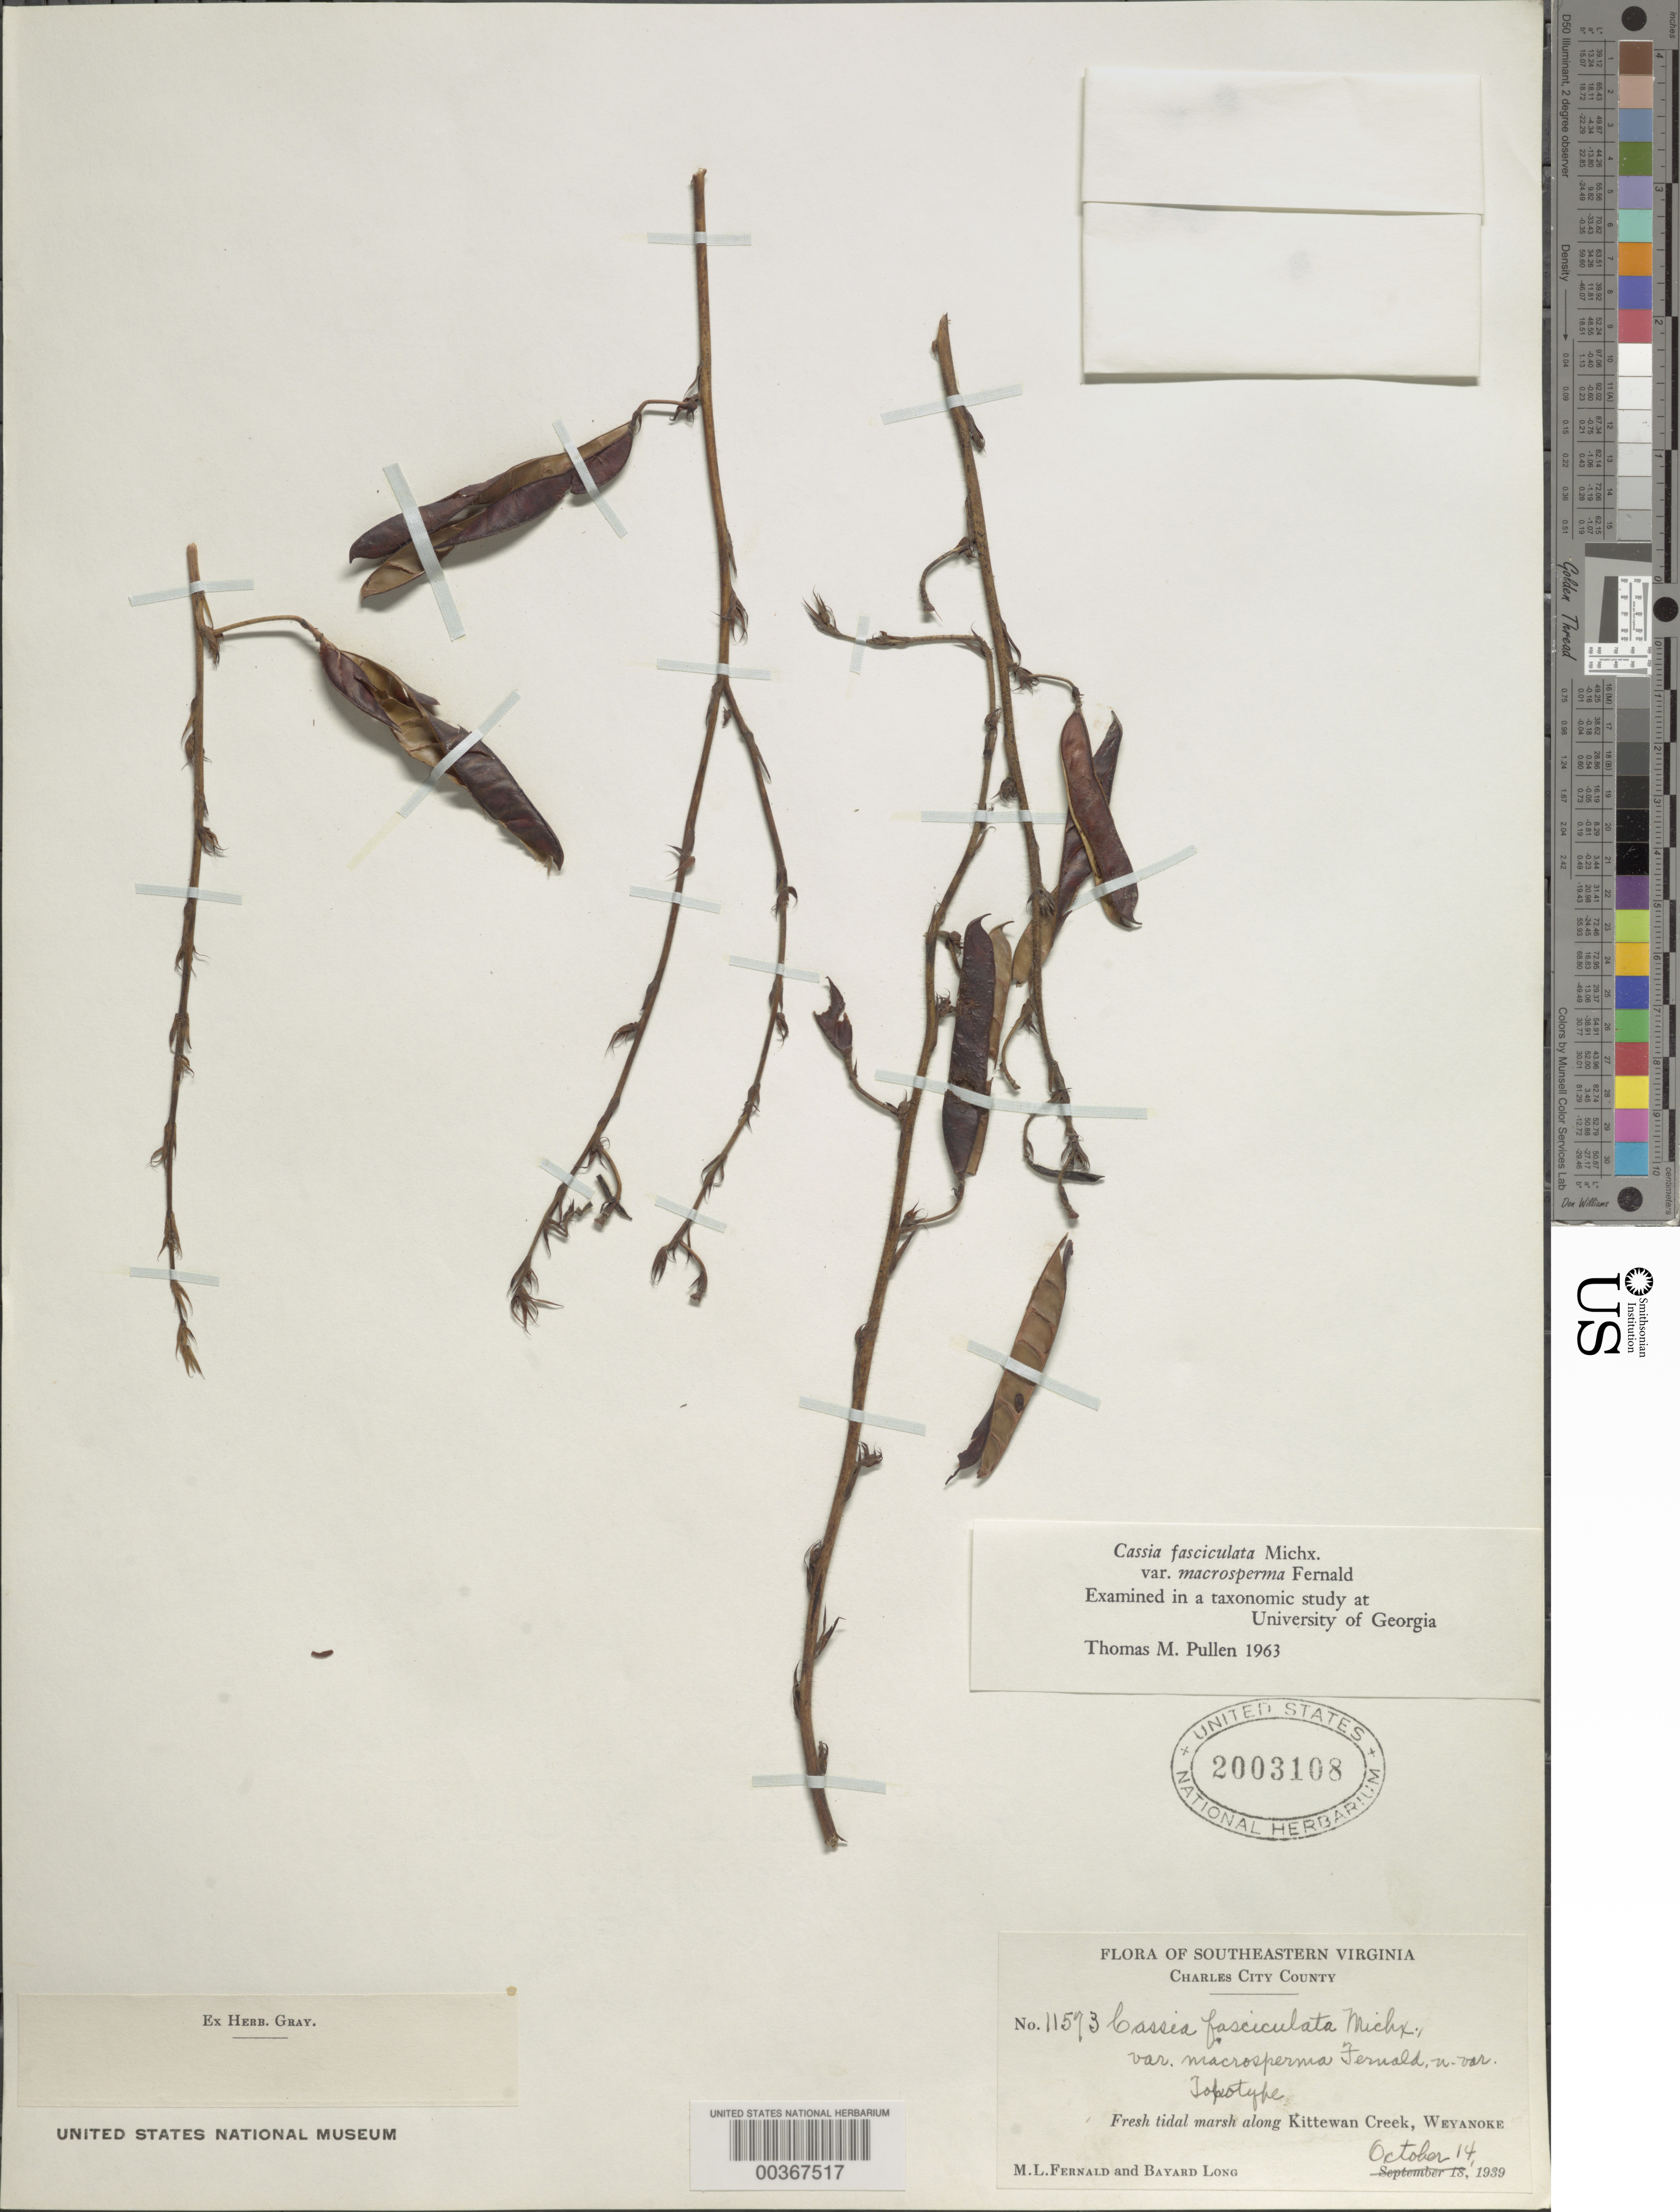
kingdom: Plantae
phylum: Tracheophyta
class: Magnoliopsida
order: Fabales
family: Fabaceae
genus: Chamaecrista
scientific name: Chamaecrista fasciculata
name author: (Michx.) Greene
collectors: M. L. Fernald & B. H. Long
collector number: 11573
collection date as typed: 14 Oct 1939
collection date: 1939-10-14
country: United States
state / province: Virginia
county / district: Charles City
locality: Kittewan creek, weyanoke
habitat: Fresh tidal marsh along creek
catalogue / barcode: US 2003108